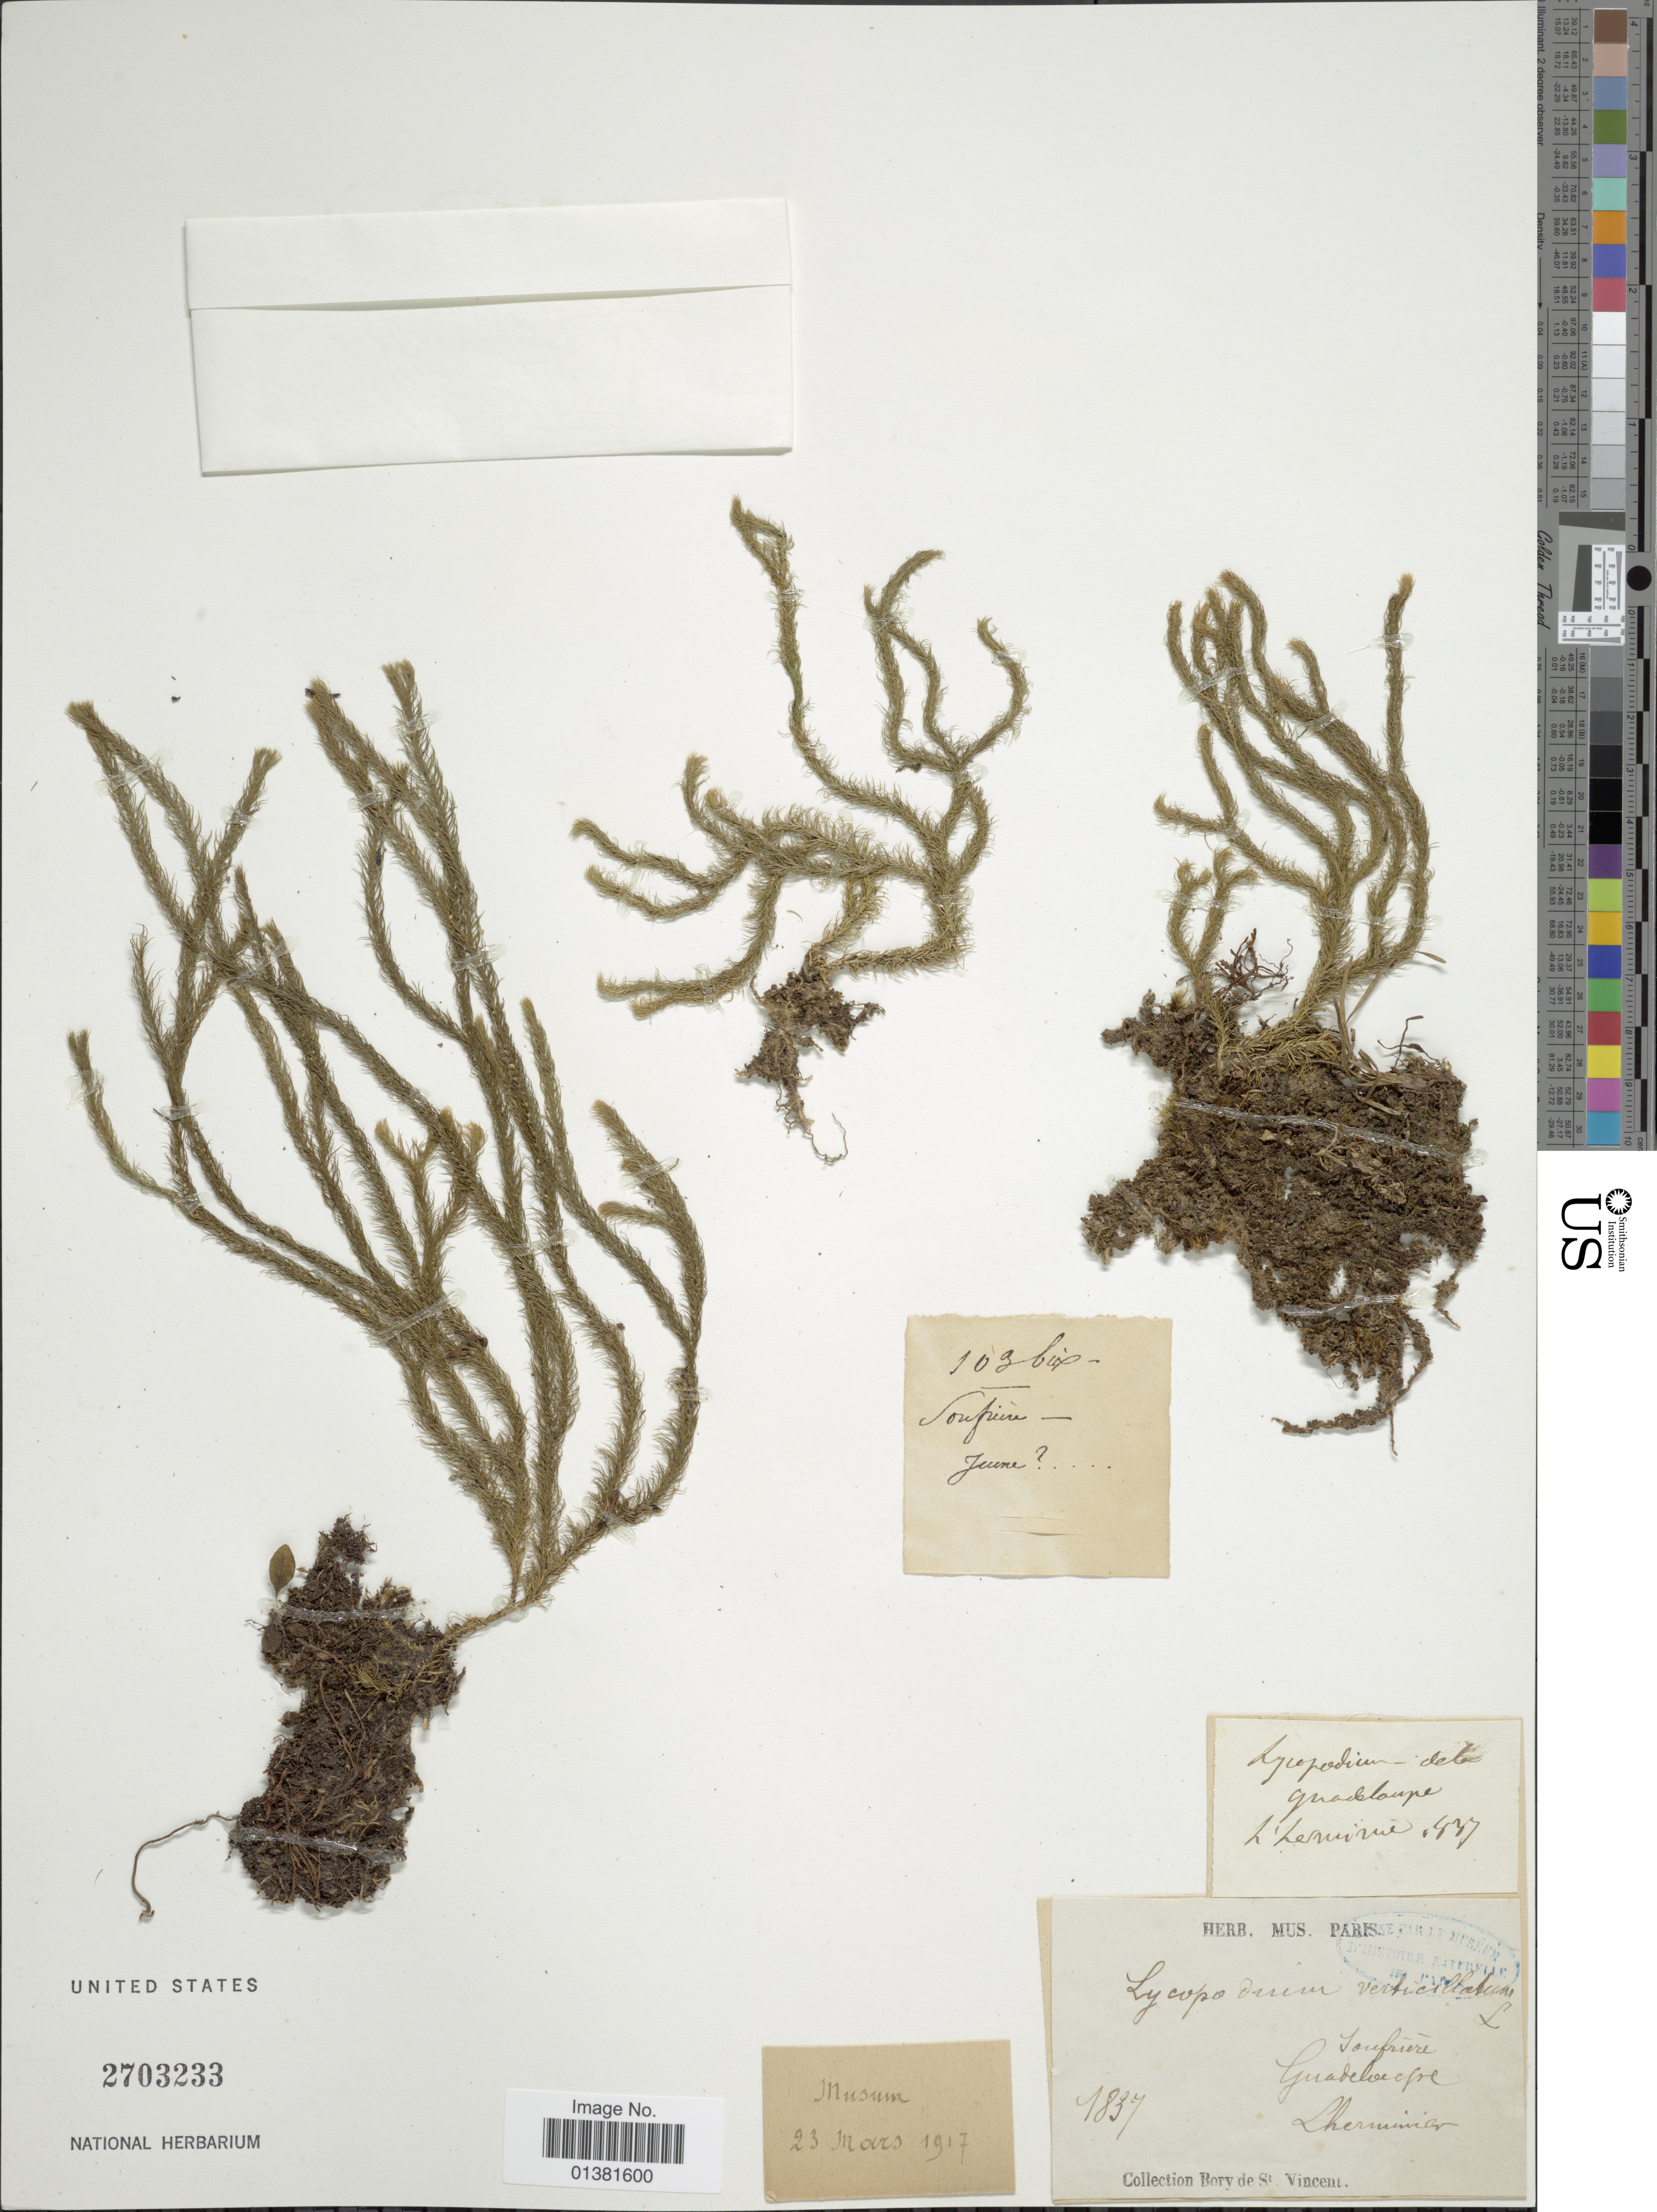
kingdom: Plantae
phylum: Tracheophyta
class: Lycopodiopsida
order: Lycopodiales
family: Lycopodiaceae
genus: Phlegmariurus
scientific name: Phlegmariurus filiformis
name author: (Sw.) W.H. Wagner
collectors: -. L'Herminier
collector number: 103bis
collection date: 1837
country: Guadeloupe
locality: Soufriére [interpreted]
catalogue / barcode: US 2703233